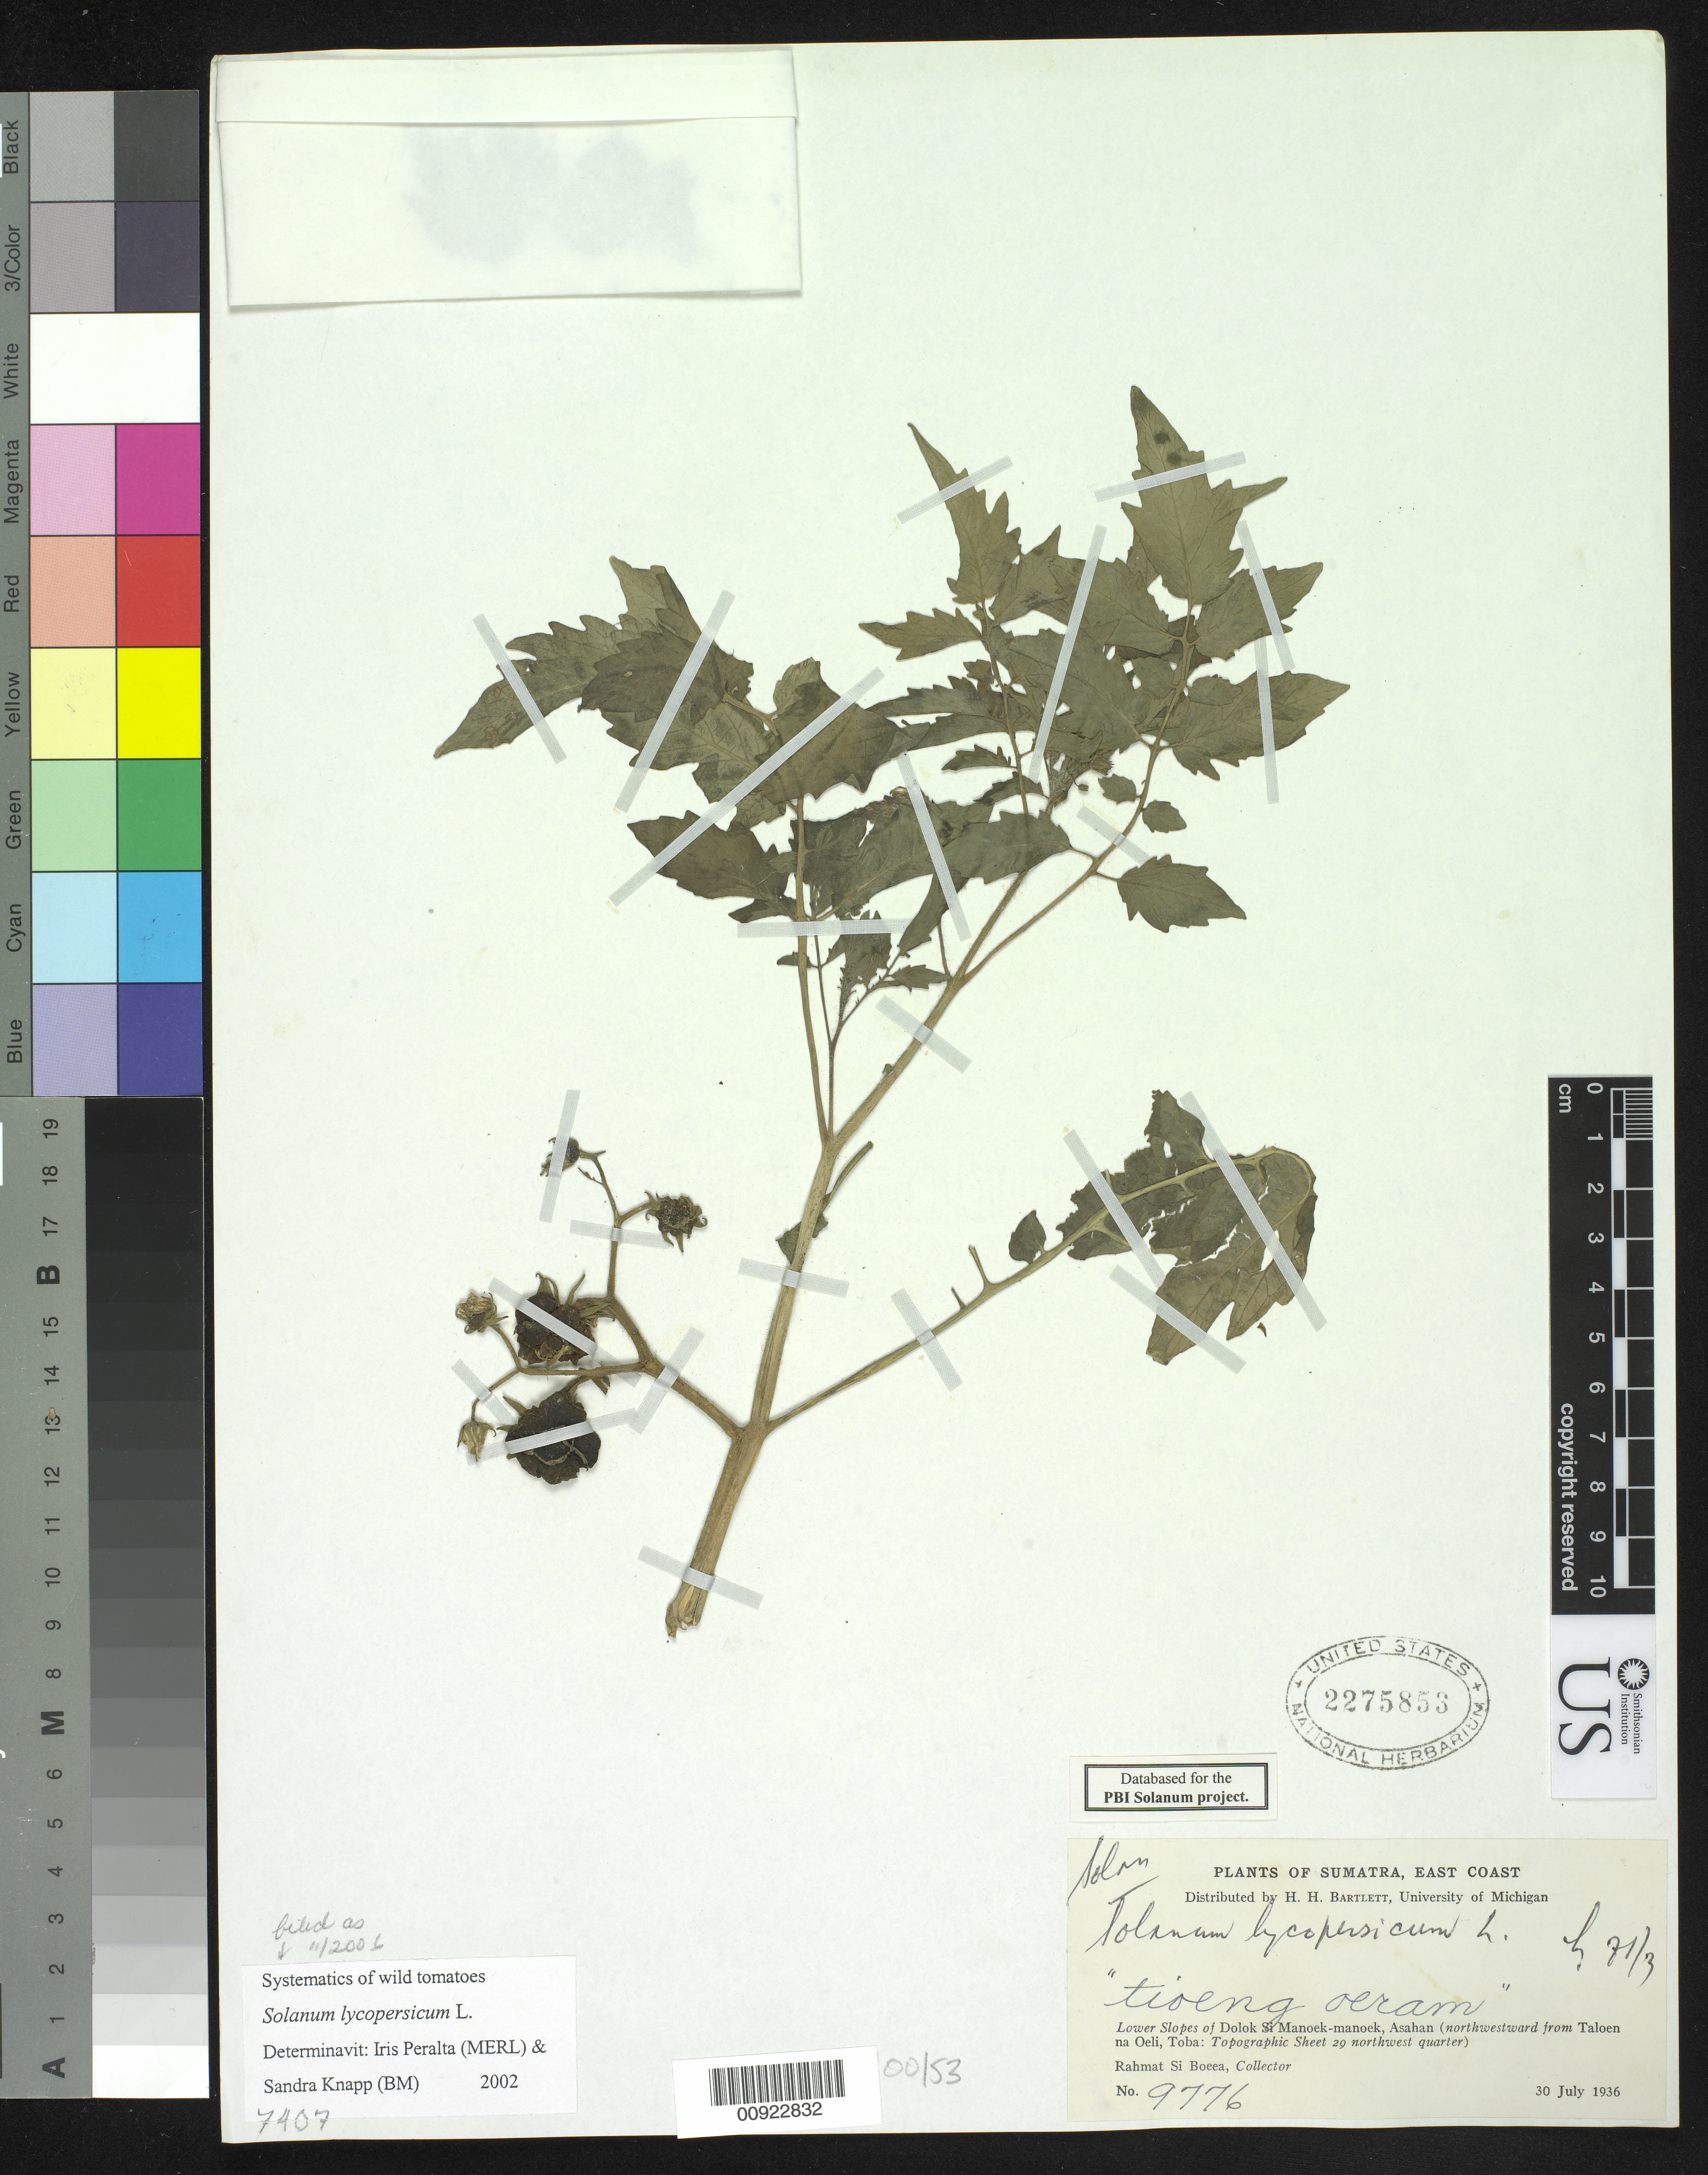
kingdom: Plantae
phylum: Tracheophyta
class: Magnoliopsida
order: Solanales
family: Solanaceae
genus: Solanum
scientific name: Solanum lycopersicum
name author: L.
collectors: Rahmat Si Boeea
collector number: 9776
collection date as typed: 30 Jul 1936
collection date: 1936-07-30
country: Indonesia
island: Sumatra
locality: East Coast; Lower slopes of Dolok Si Manoek-manoek, Asahan (northwestward from Taloen na Oeli, Toba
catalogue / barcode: US 2275853